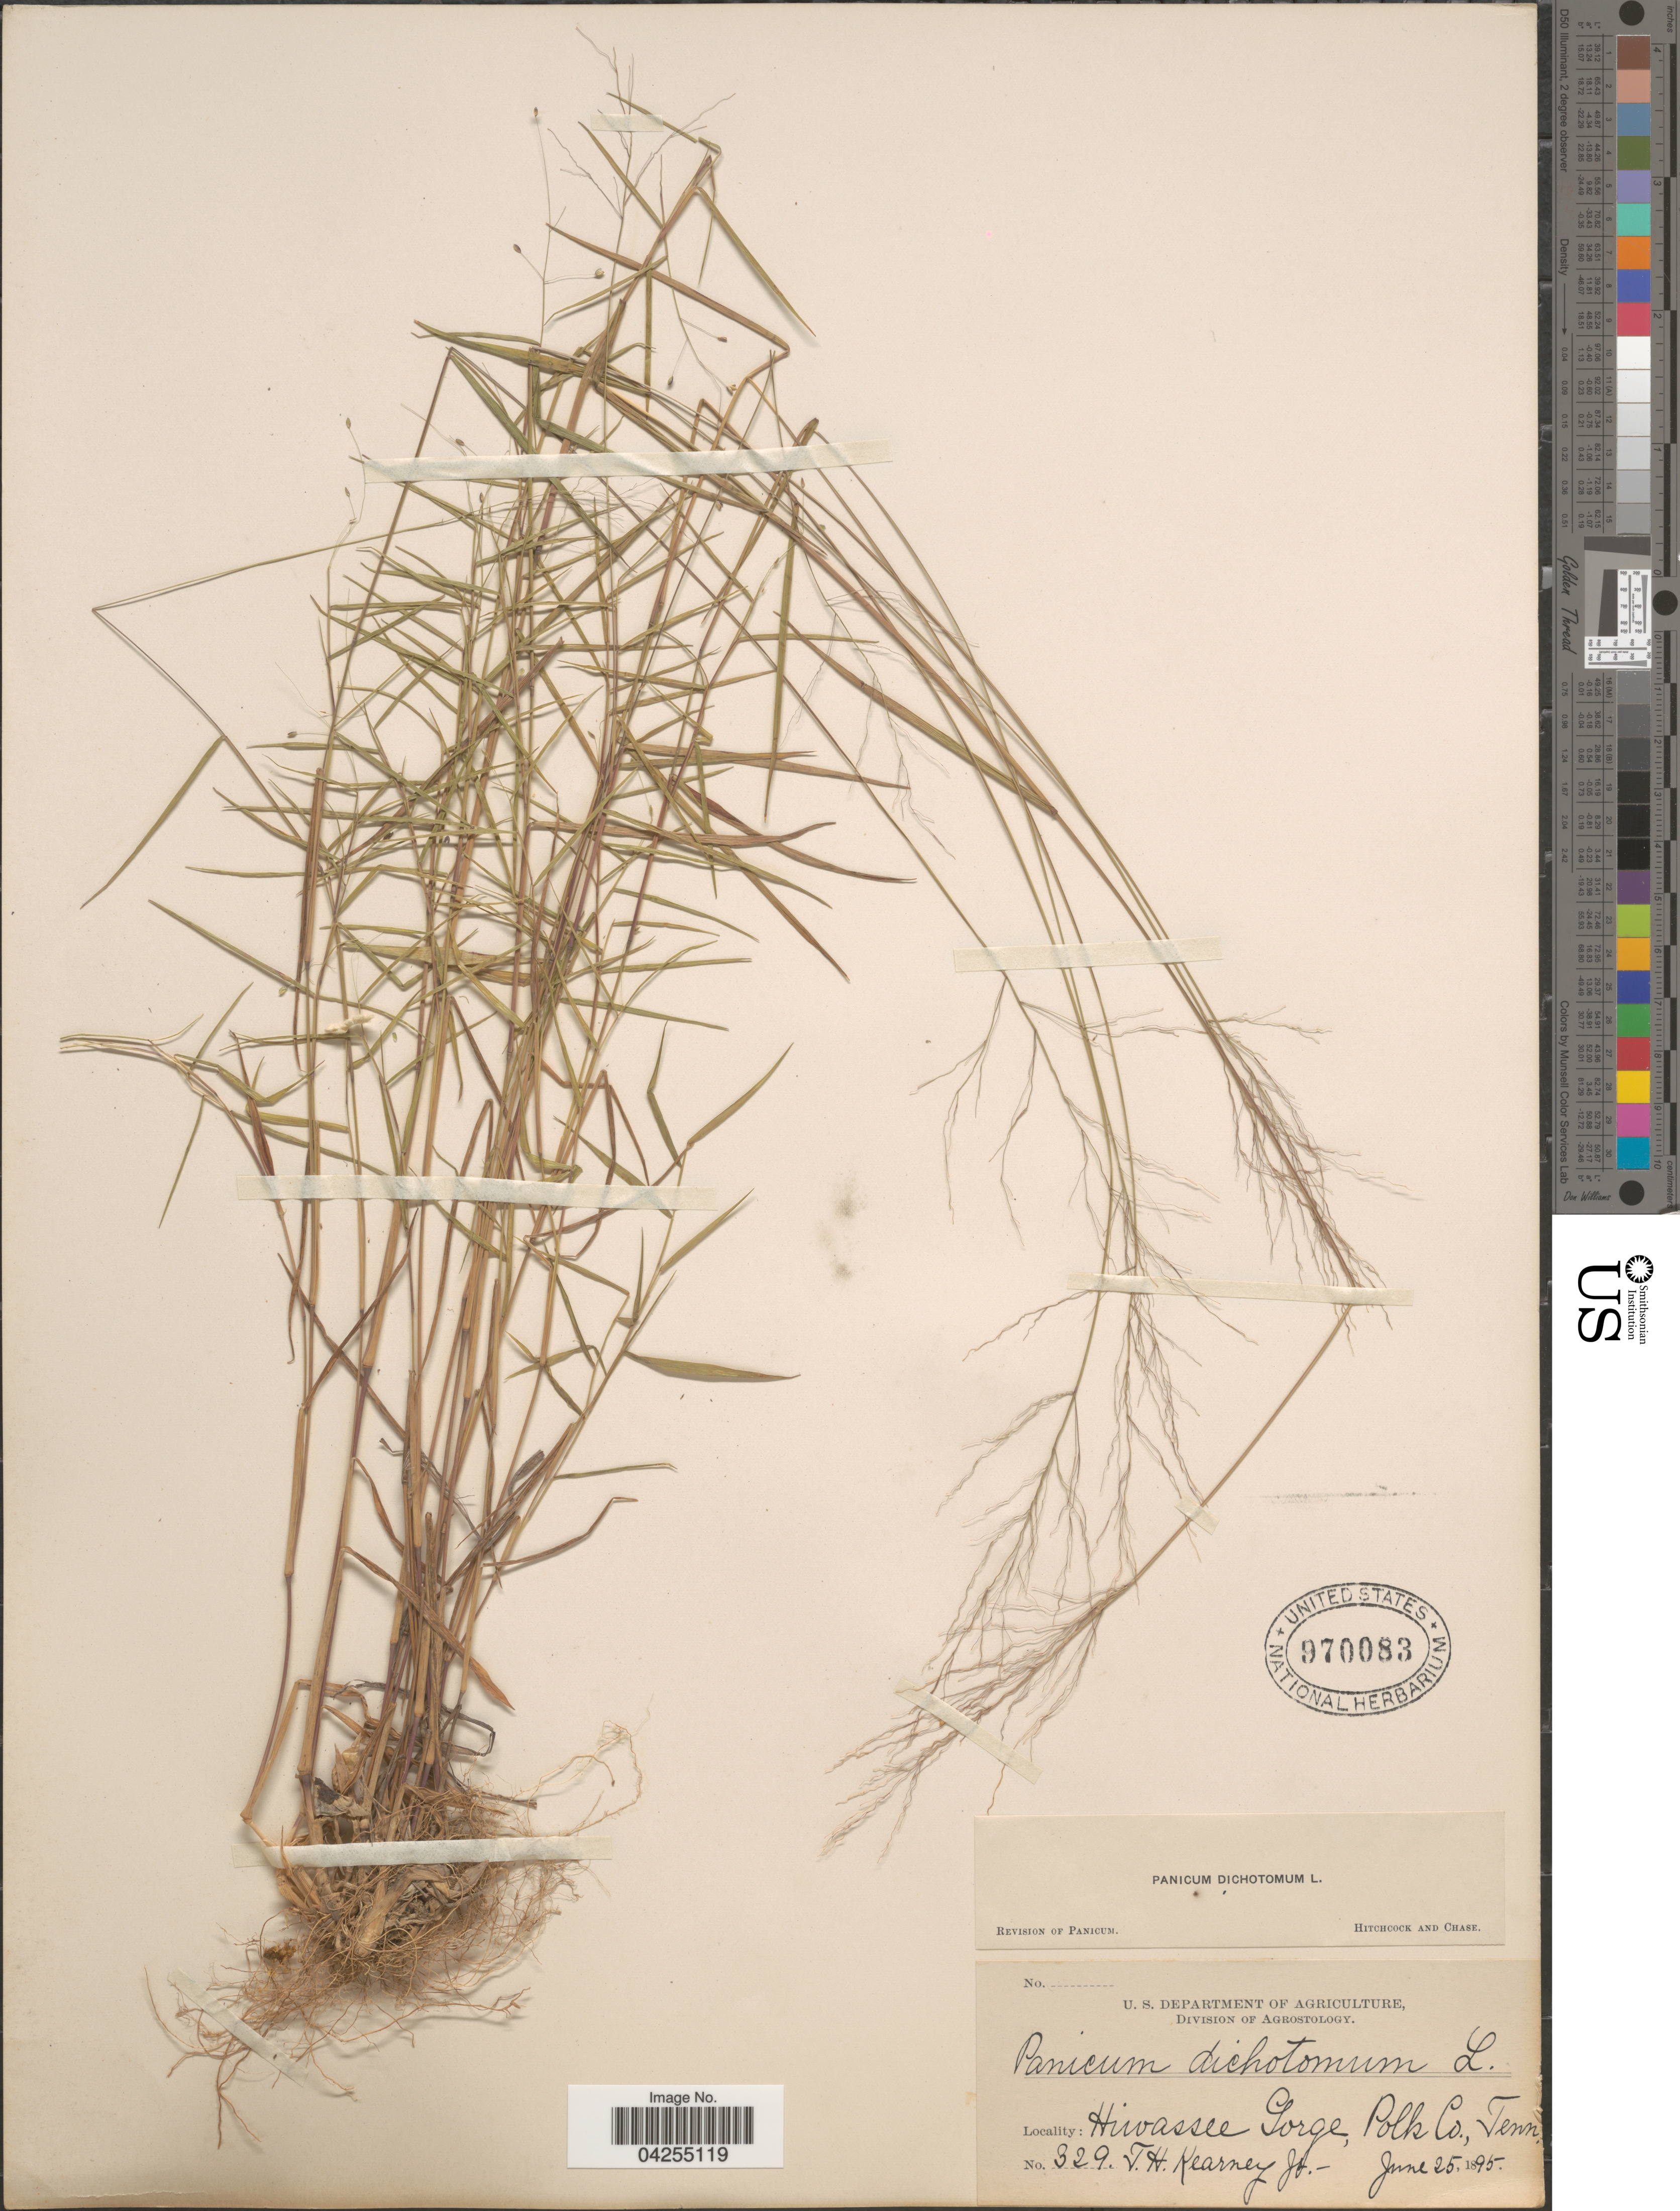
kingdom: Plantae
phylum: Tracheophyta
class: Liliopsida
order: Poales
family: Poaceae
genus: Dichanthelium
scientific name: Dichanthelium dichotomum var. dichotomum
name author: (L.) Gould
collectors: T. H. Kearney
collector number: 329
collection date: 1895-06-25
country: United States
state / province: Tennessee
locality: Hiwassee Gorge, Polk Co.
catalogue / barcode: US 970083